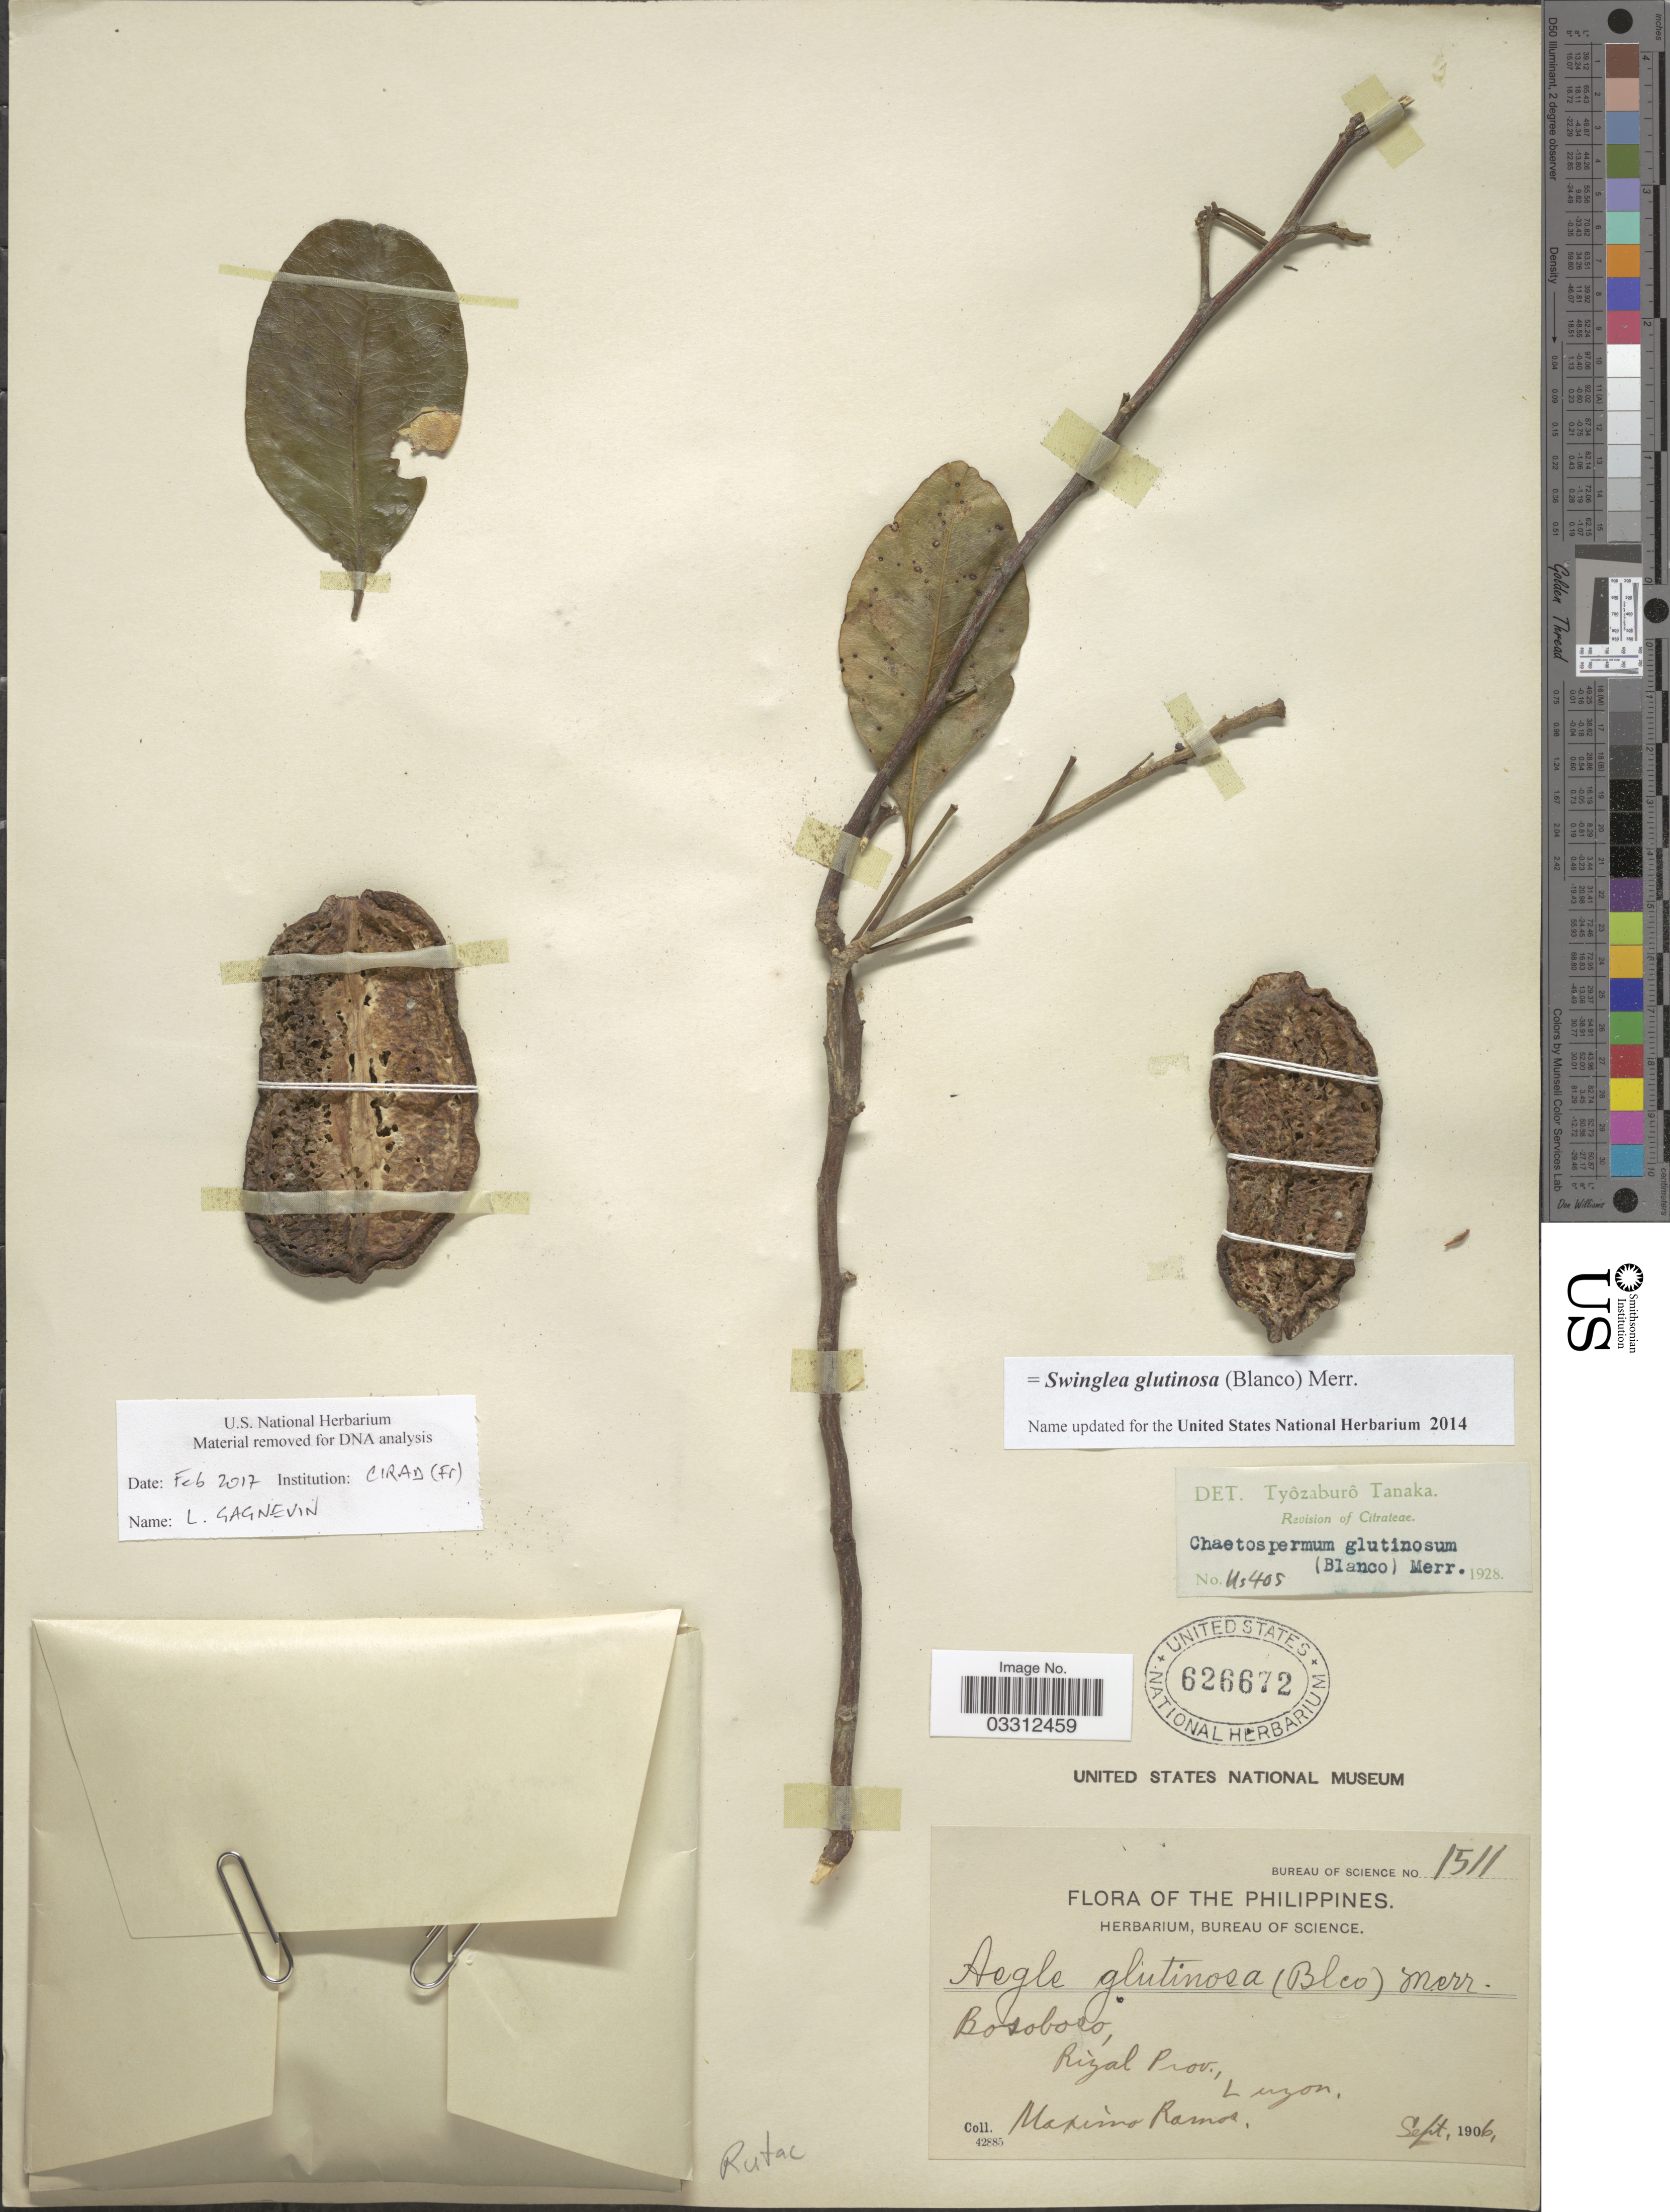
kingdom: Plantae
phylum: Tracheophyta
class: Magnoliopsida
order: Sapindales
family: Rutaceae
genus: Swinglea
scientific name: Swinglea glutinosa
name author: (Blanco) Merr.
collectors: M. Ramos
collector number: Bureau of Science 1511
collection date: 1906-09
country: Philippines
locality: Bosoboso, Rizal Prov., Luzon.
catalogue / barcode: US 626672